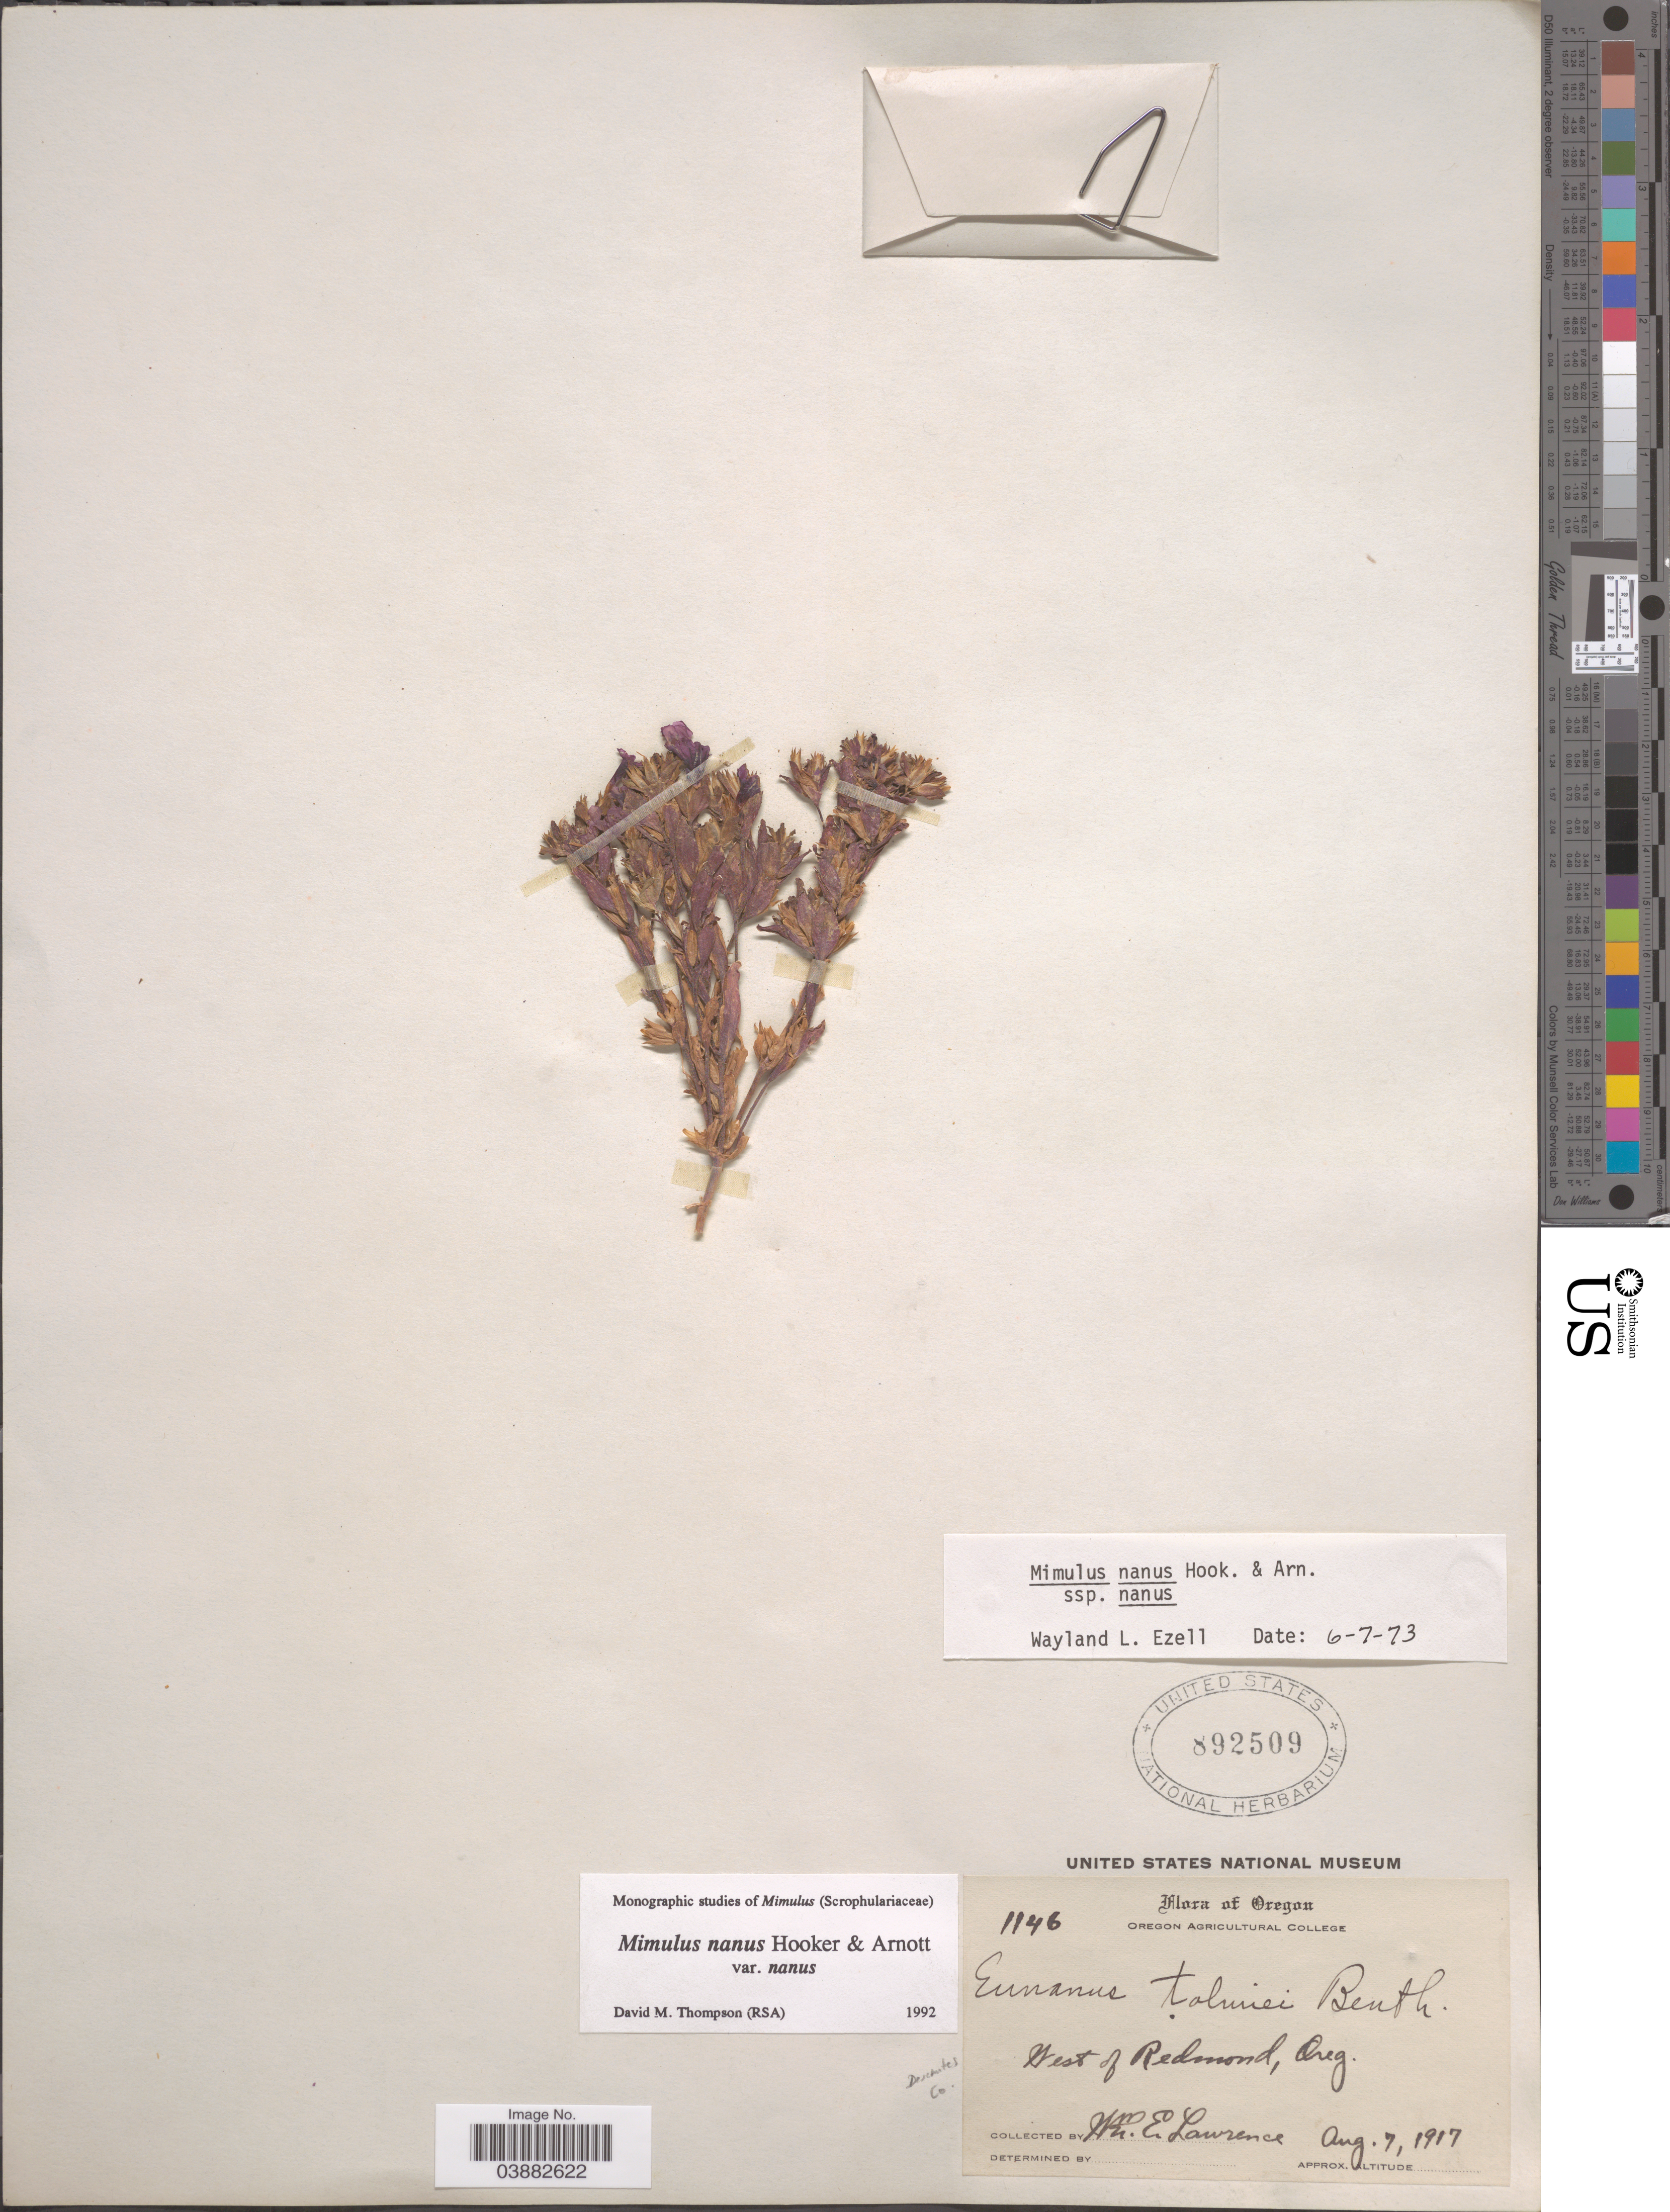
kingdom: Plantae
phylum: Tracheophyta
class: Magnoliopsida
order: Lamiales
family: Phrymaceae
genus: Mimulus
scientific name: Mimulus nanus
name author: Hook. & Arn.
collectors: W. Lawrence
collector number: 1146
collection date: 1917-08-07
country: United States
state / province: Oregon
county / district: Deschutes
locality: West of Redmond. Deschutes Co.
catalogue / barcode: US 892509